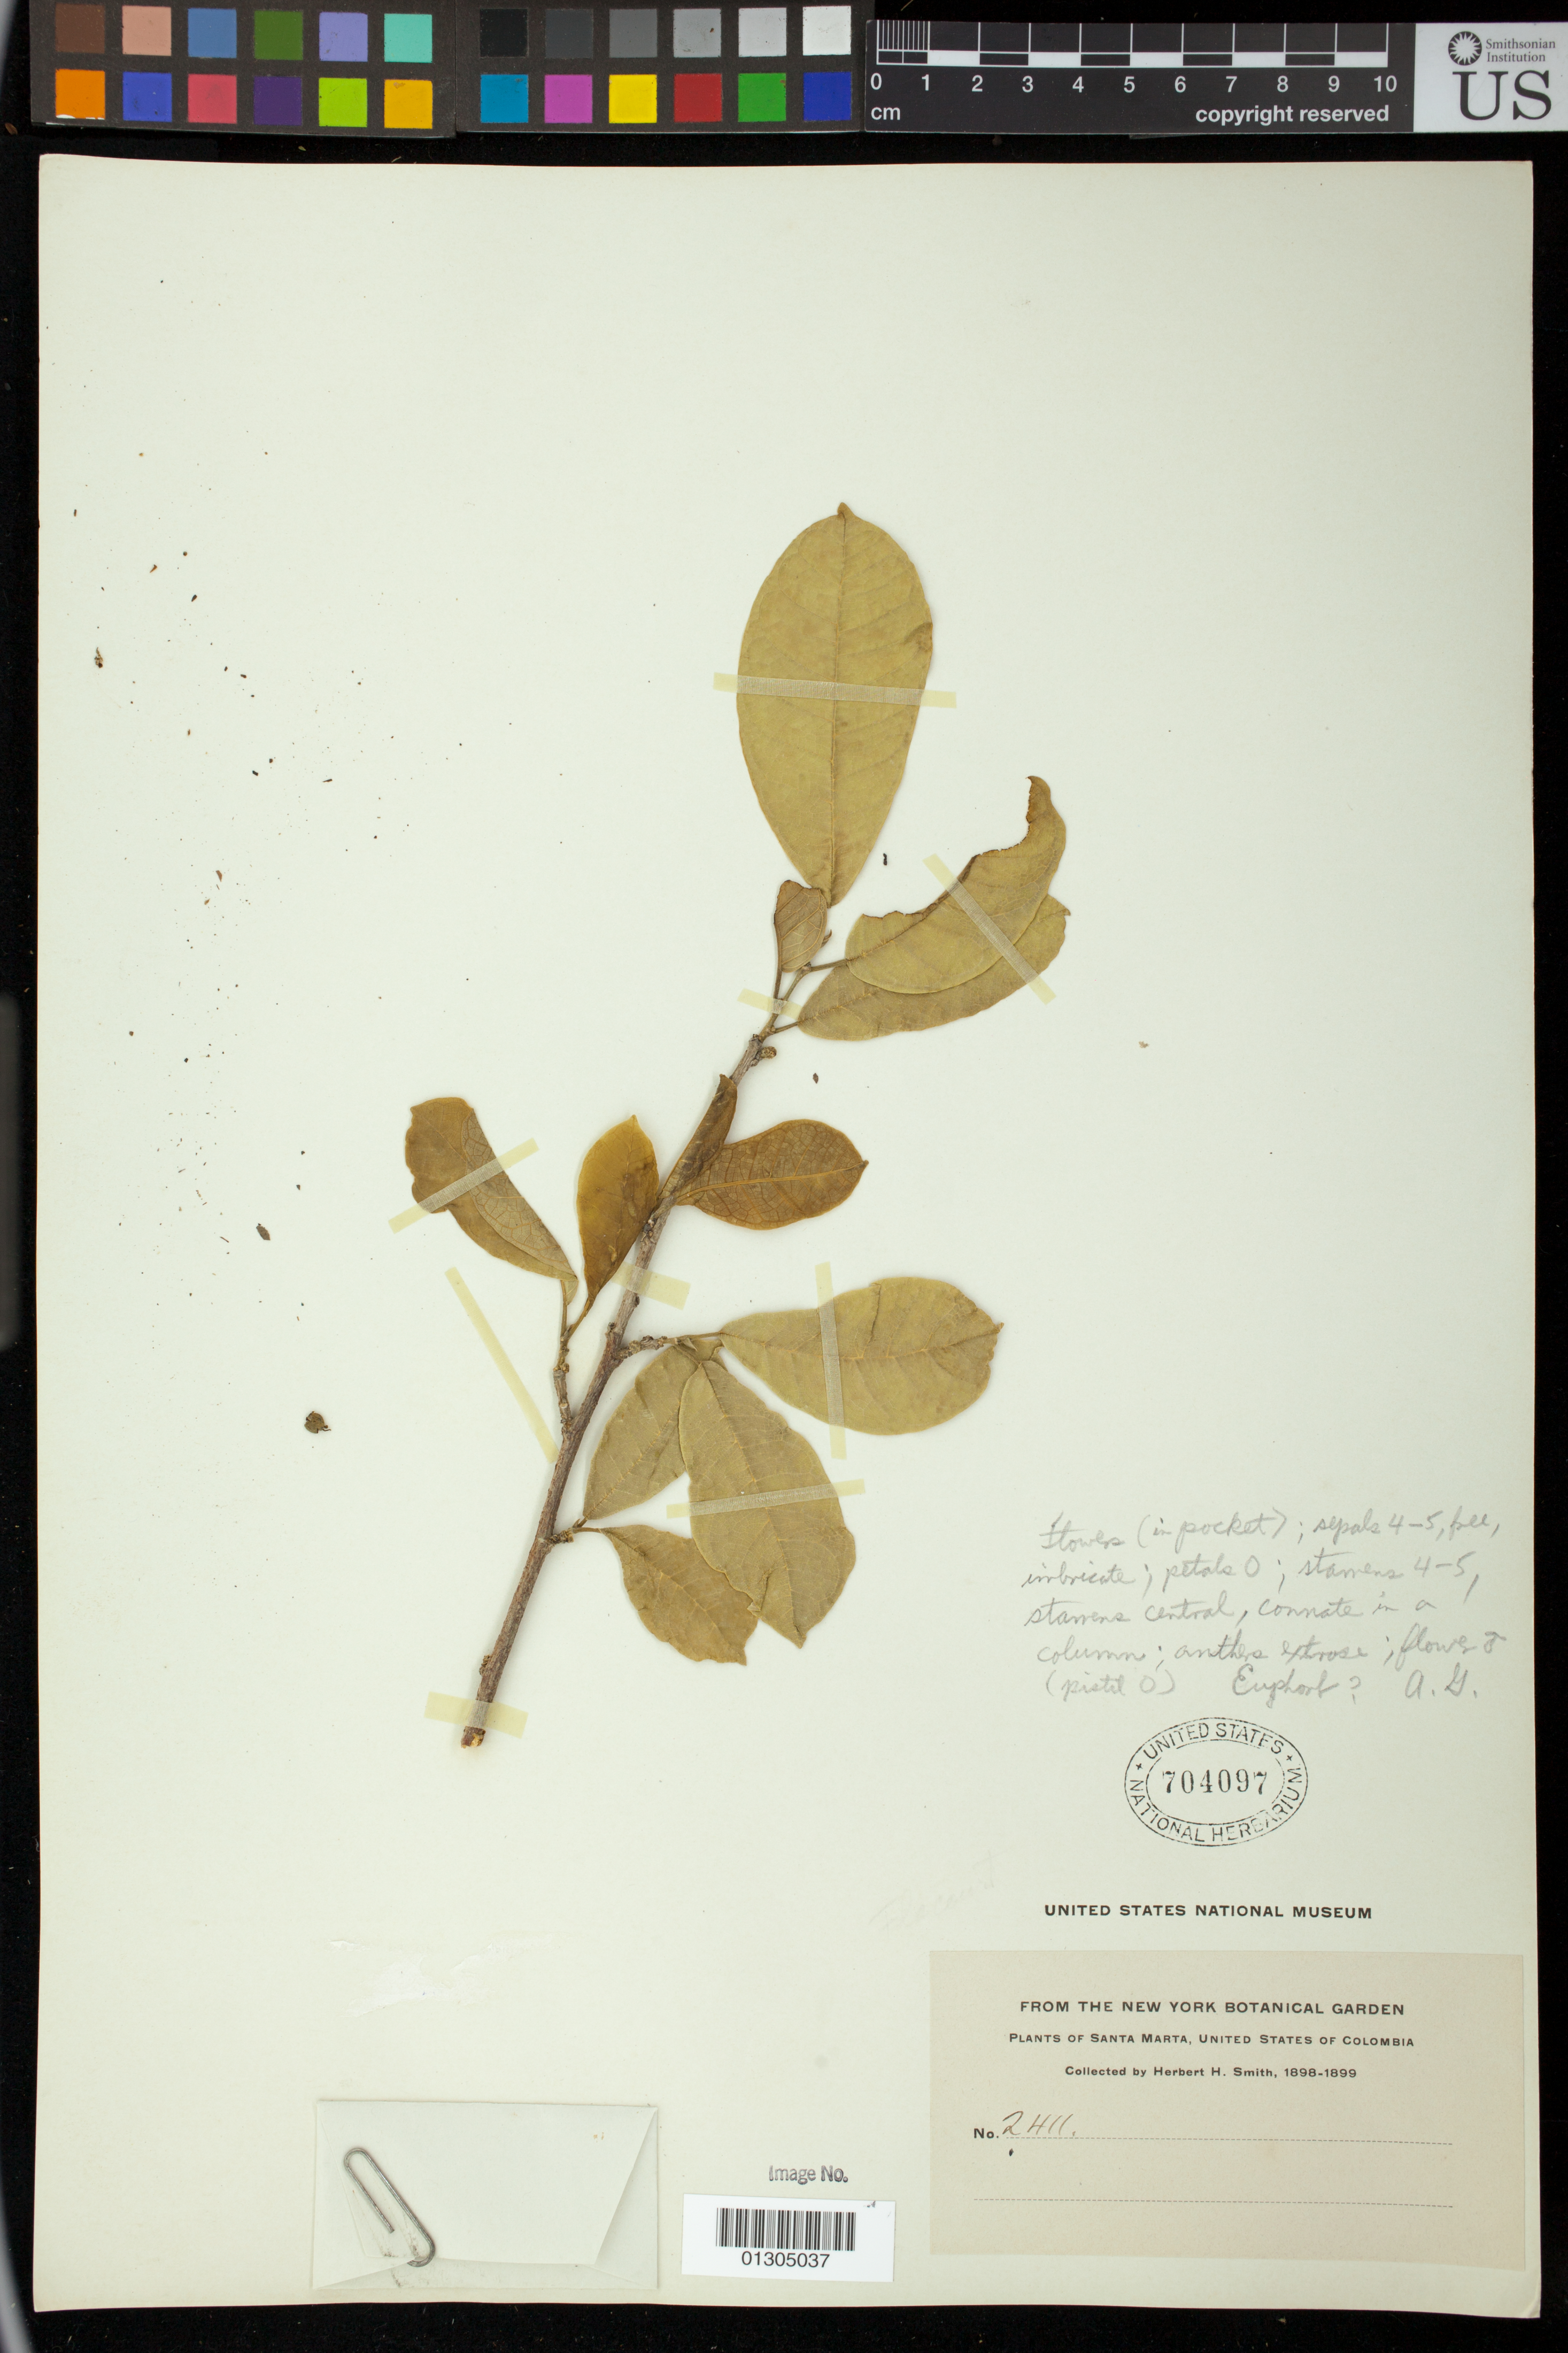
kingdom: Plantae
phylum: Tracheophyta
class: Magnoliopsida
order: Malpighiales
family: Euphorbiaceae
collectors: H. H. Smith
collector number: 2411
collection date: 1898/1899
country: Colombia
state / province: Magdalena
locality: Santa Marta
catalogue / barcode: US 704097